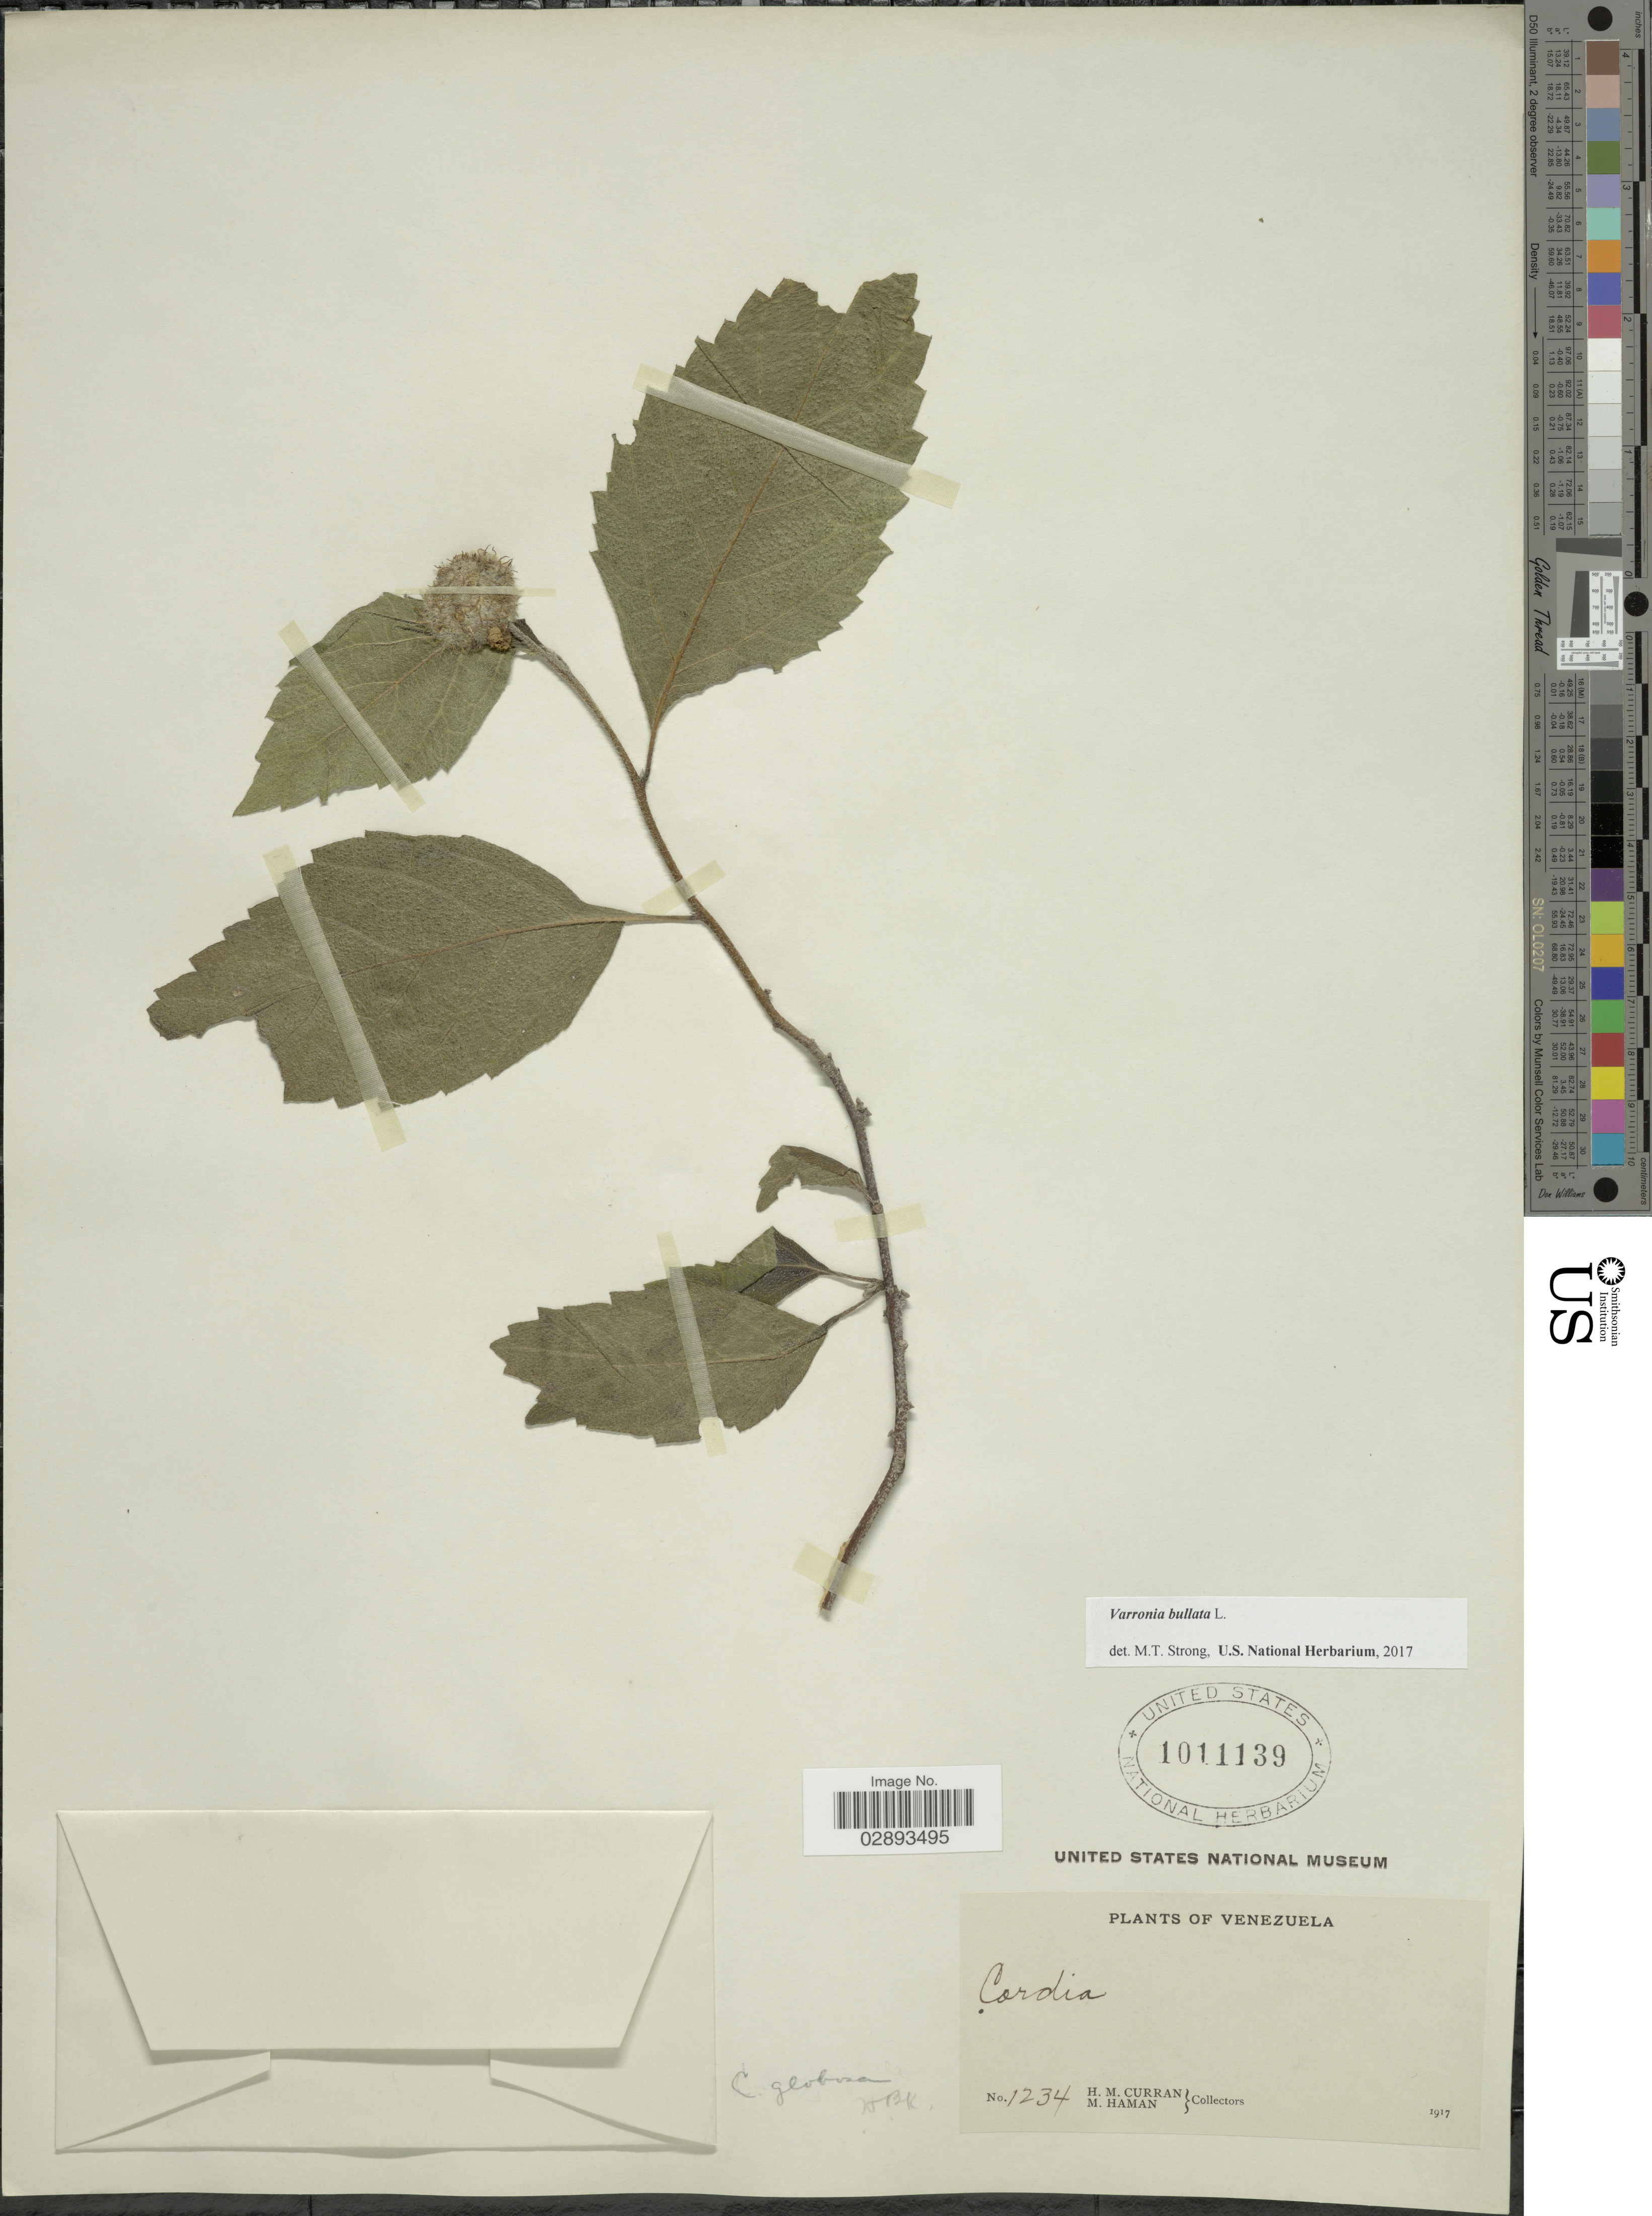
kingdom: Plantae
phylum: Tracheophyta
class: Magnoliopsida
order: Boraginales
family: Cordiaceae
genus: Varronia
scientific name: Varronia bullata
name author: L.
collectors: H. M. Curran & M. Haman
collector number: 1234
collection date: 1917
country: Venezuela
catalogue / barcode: US 1011139